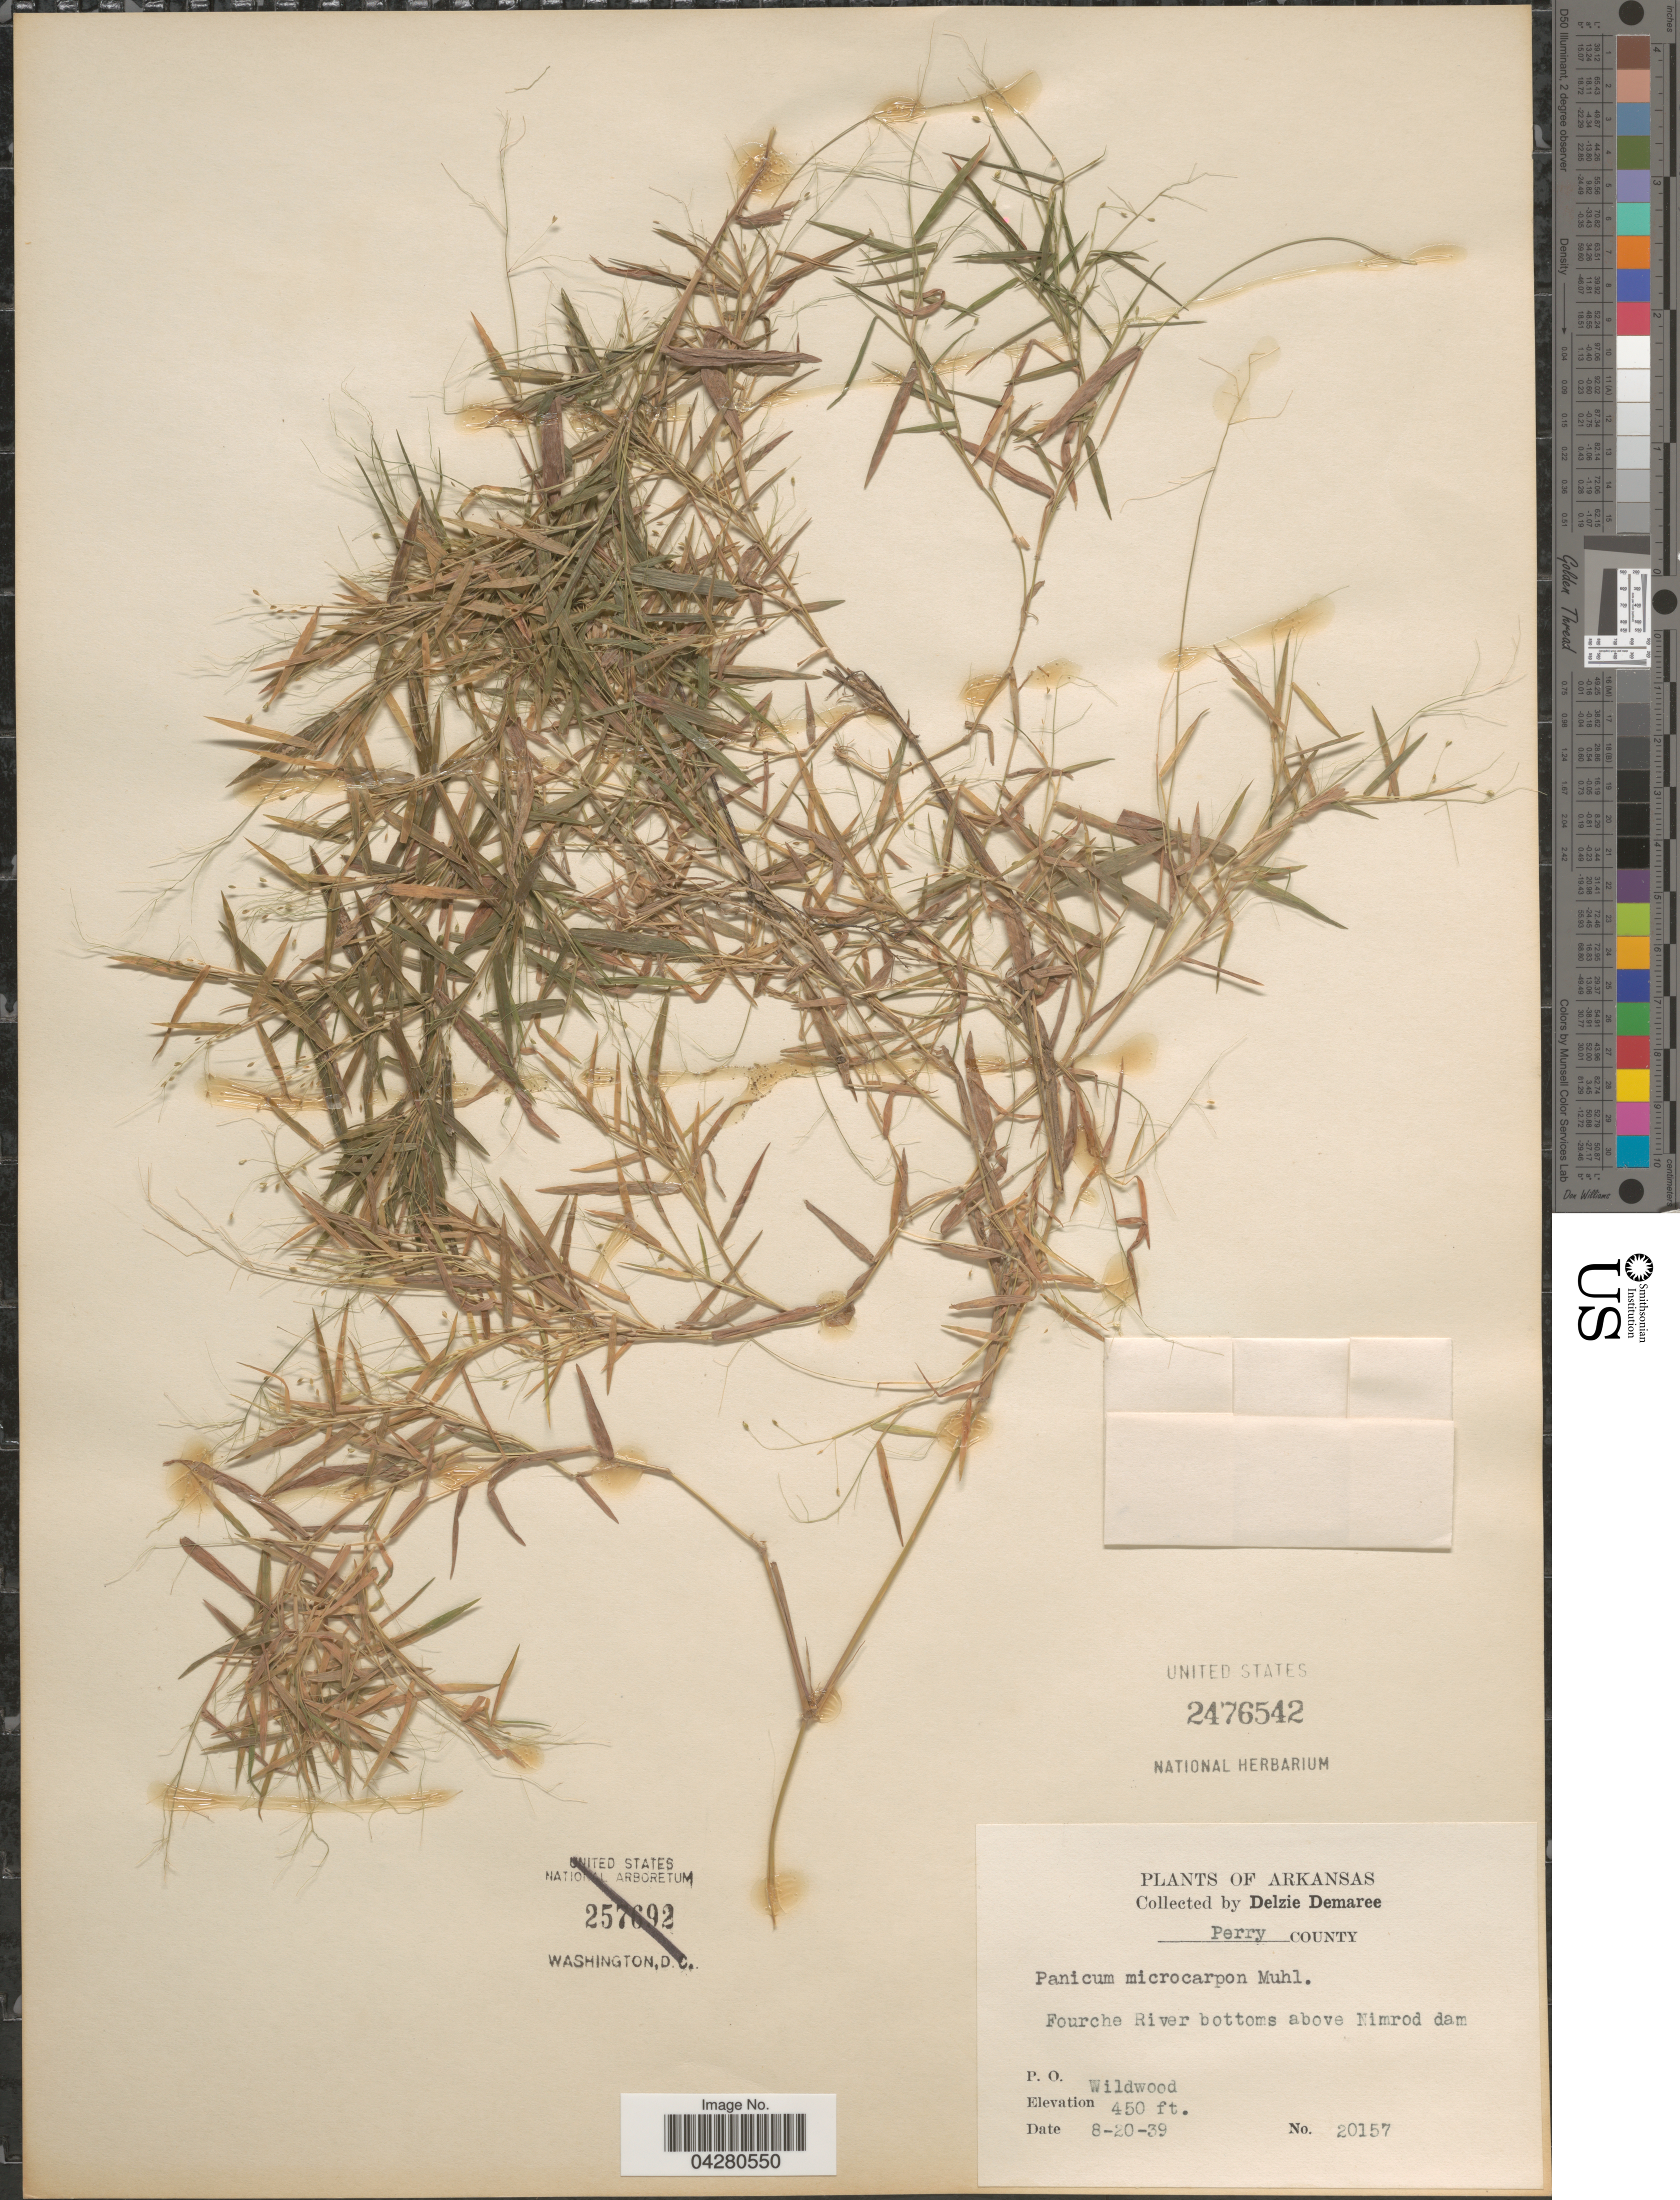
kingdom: Plantae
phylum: Tracheophyta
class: Liliopsida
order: Poales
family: Poaceae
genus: Dichanthelium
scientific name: Dichanthelium dichotomum var. dichotomum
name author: (L.) Gould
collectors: D. Demaree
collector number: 20157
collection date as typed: Transcribed d/m/y: 20/8/39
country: United States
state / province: Arkansas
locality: Perry County. Fourche River bottoms above Nimrod dam. P.O. Wildwood.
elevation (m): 137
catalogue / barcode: US 2476542